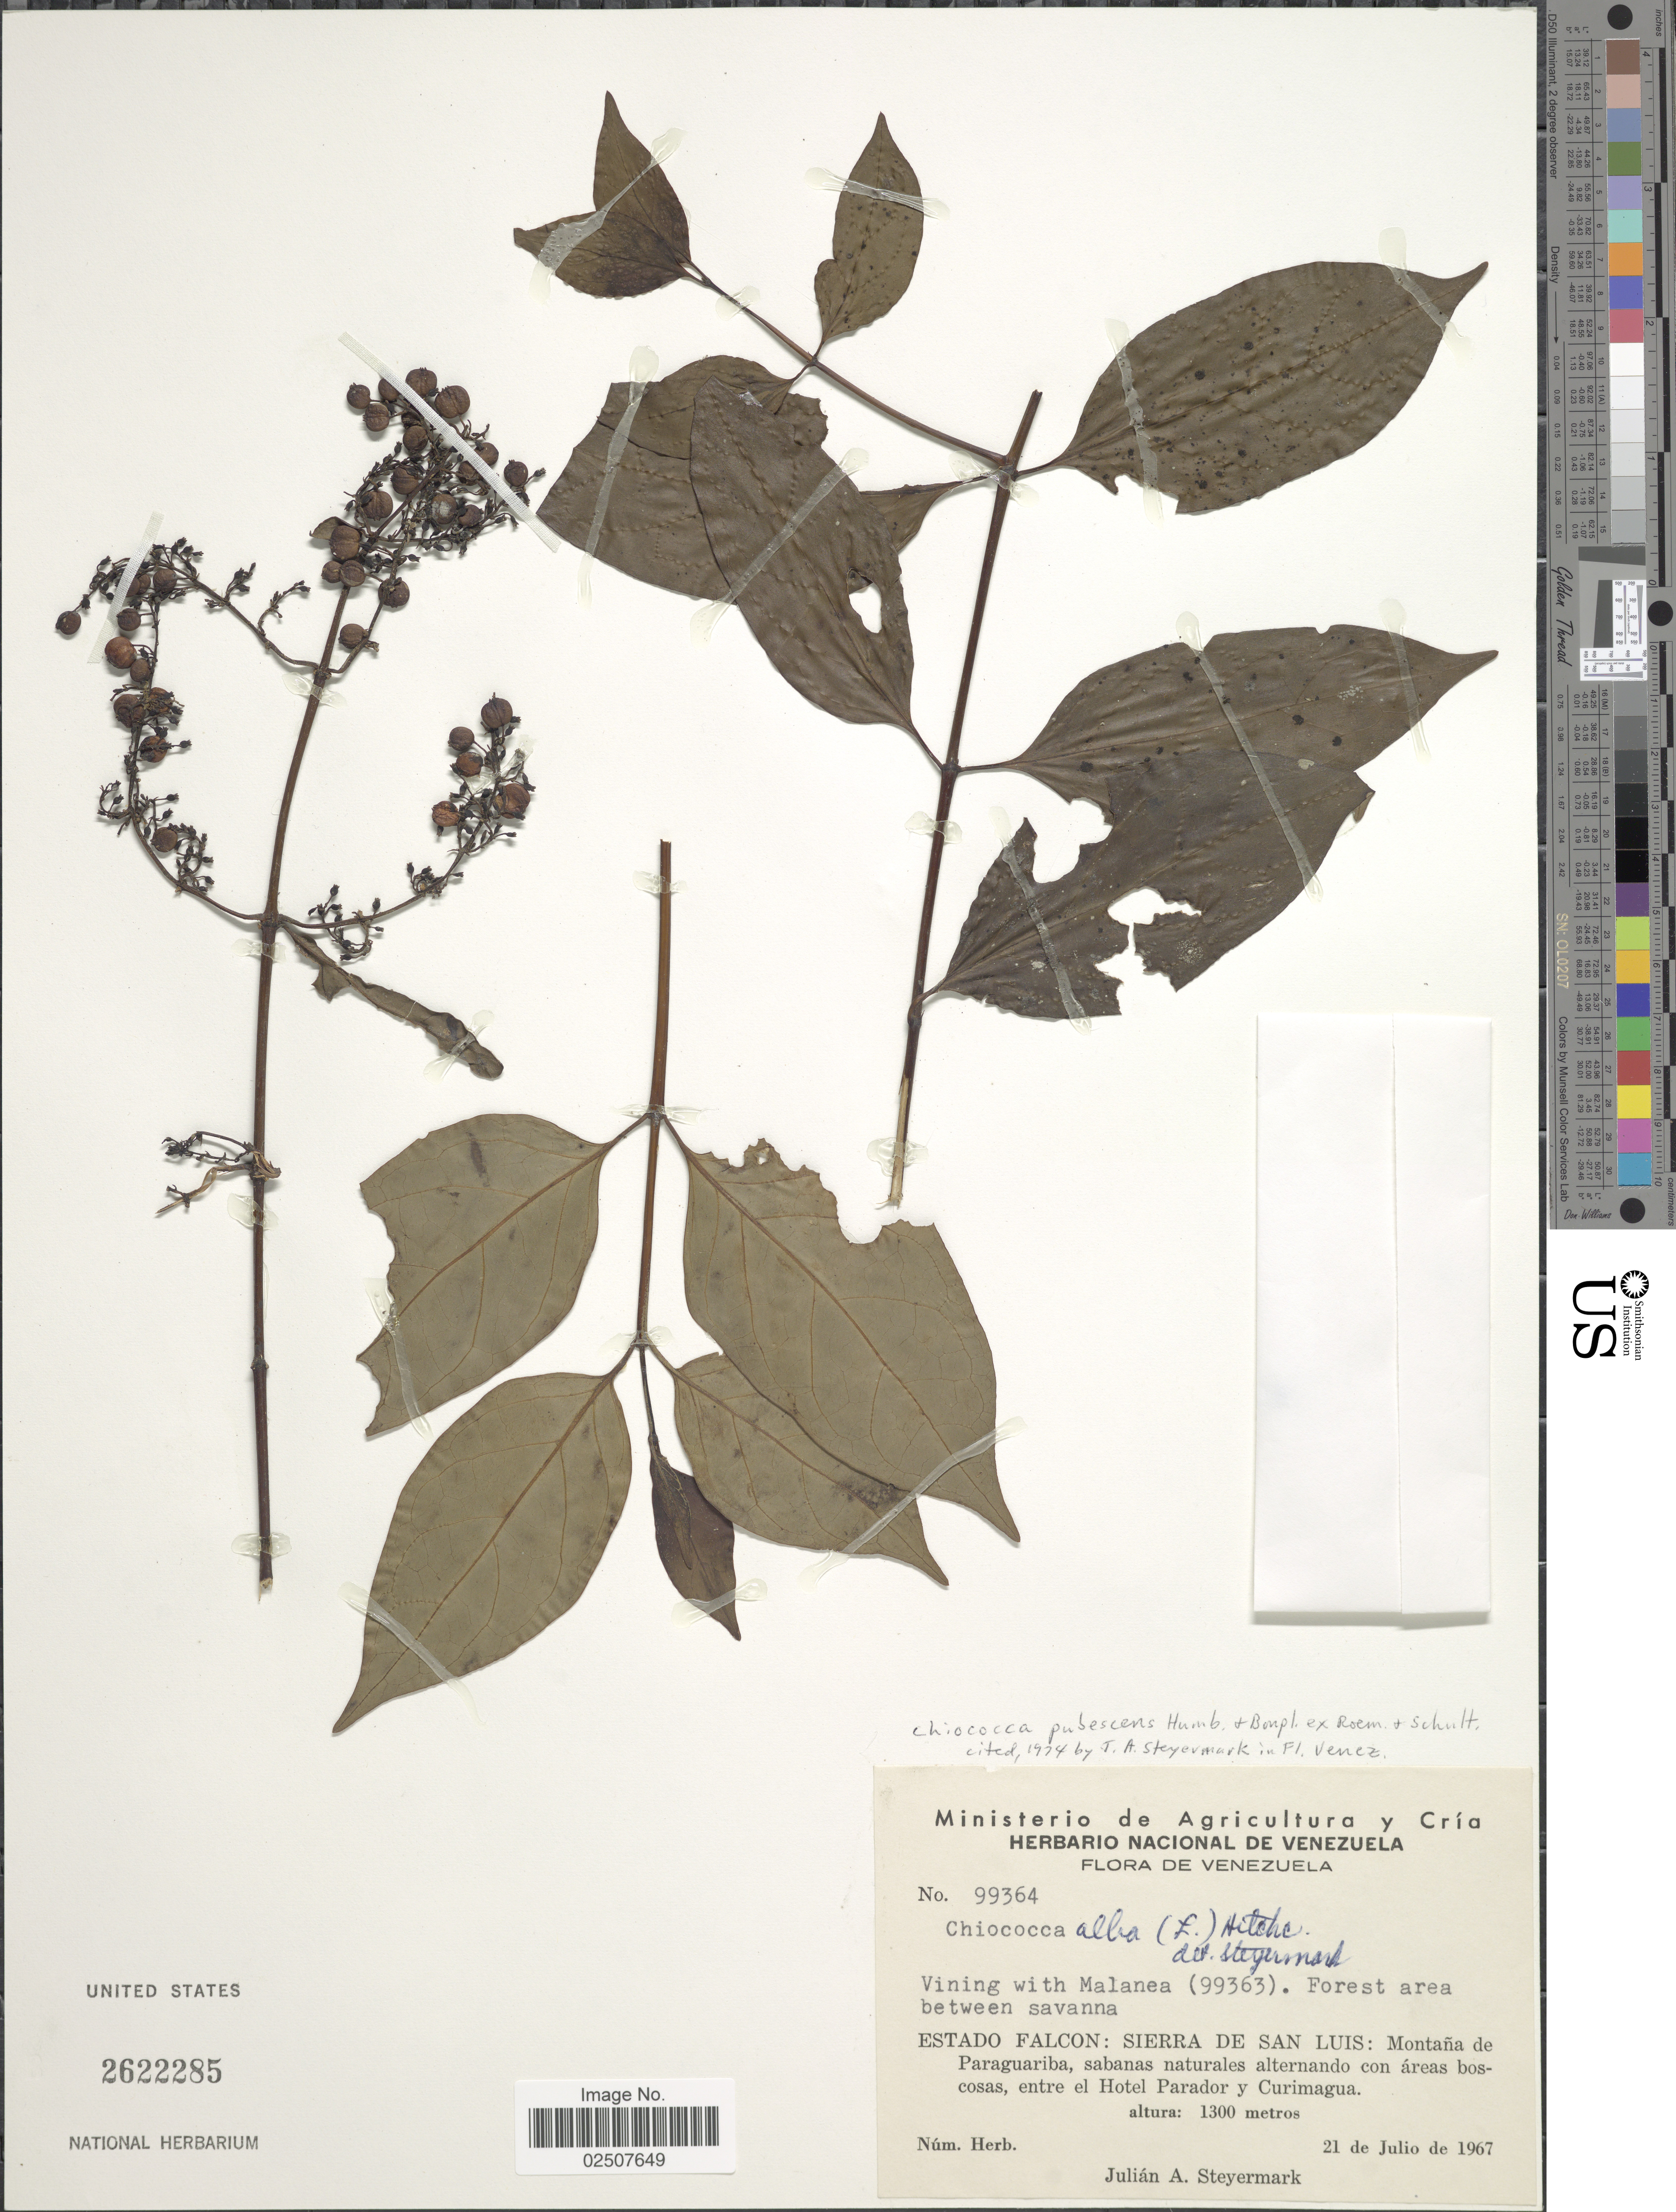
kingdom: Plantae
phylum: Tracheophyta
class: Magnoliopsida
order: Gentianales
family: Rubiaceae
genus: Chiococca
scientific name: Chiococca pubescens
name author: Humb. & Bonpl. ex Roem. & Schult.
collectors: J. Steyermark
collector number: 99364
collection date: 1967-07-21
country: Venezuela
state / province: Falcón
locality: Forest area between savanna, Sierra De San Luis: Montaña de Paraguariba, sabanas naturales alternado con áreas boscosas, entre el Hotel Parador y Curimagua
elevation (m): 1300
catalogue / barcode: US 2622285